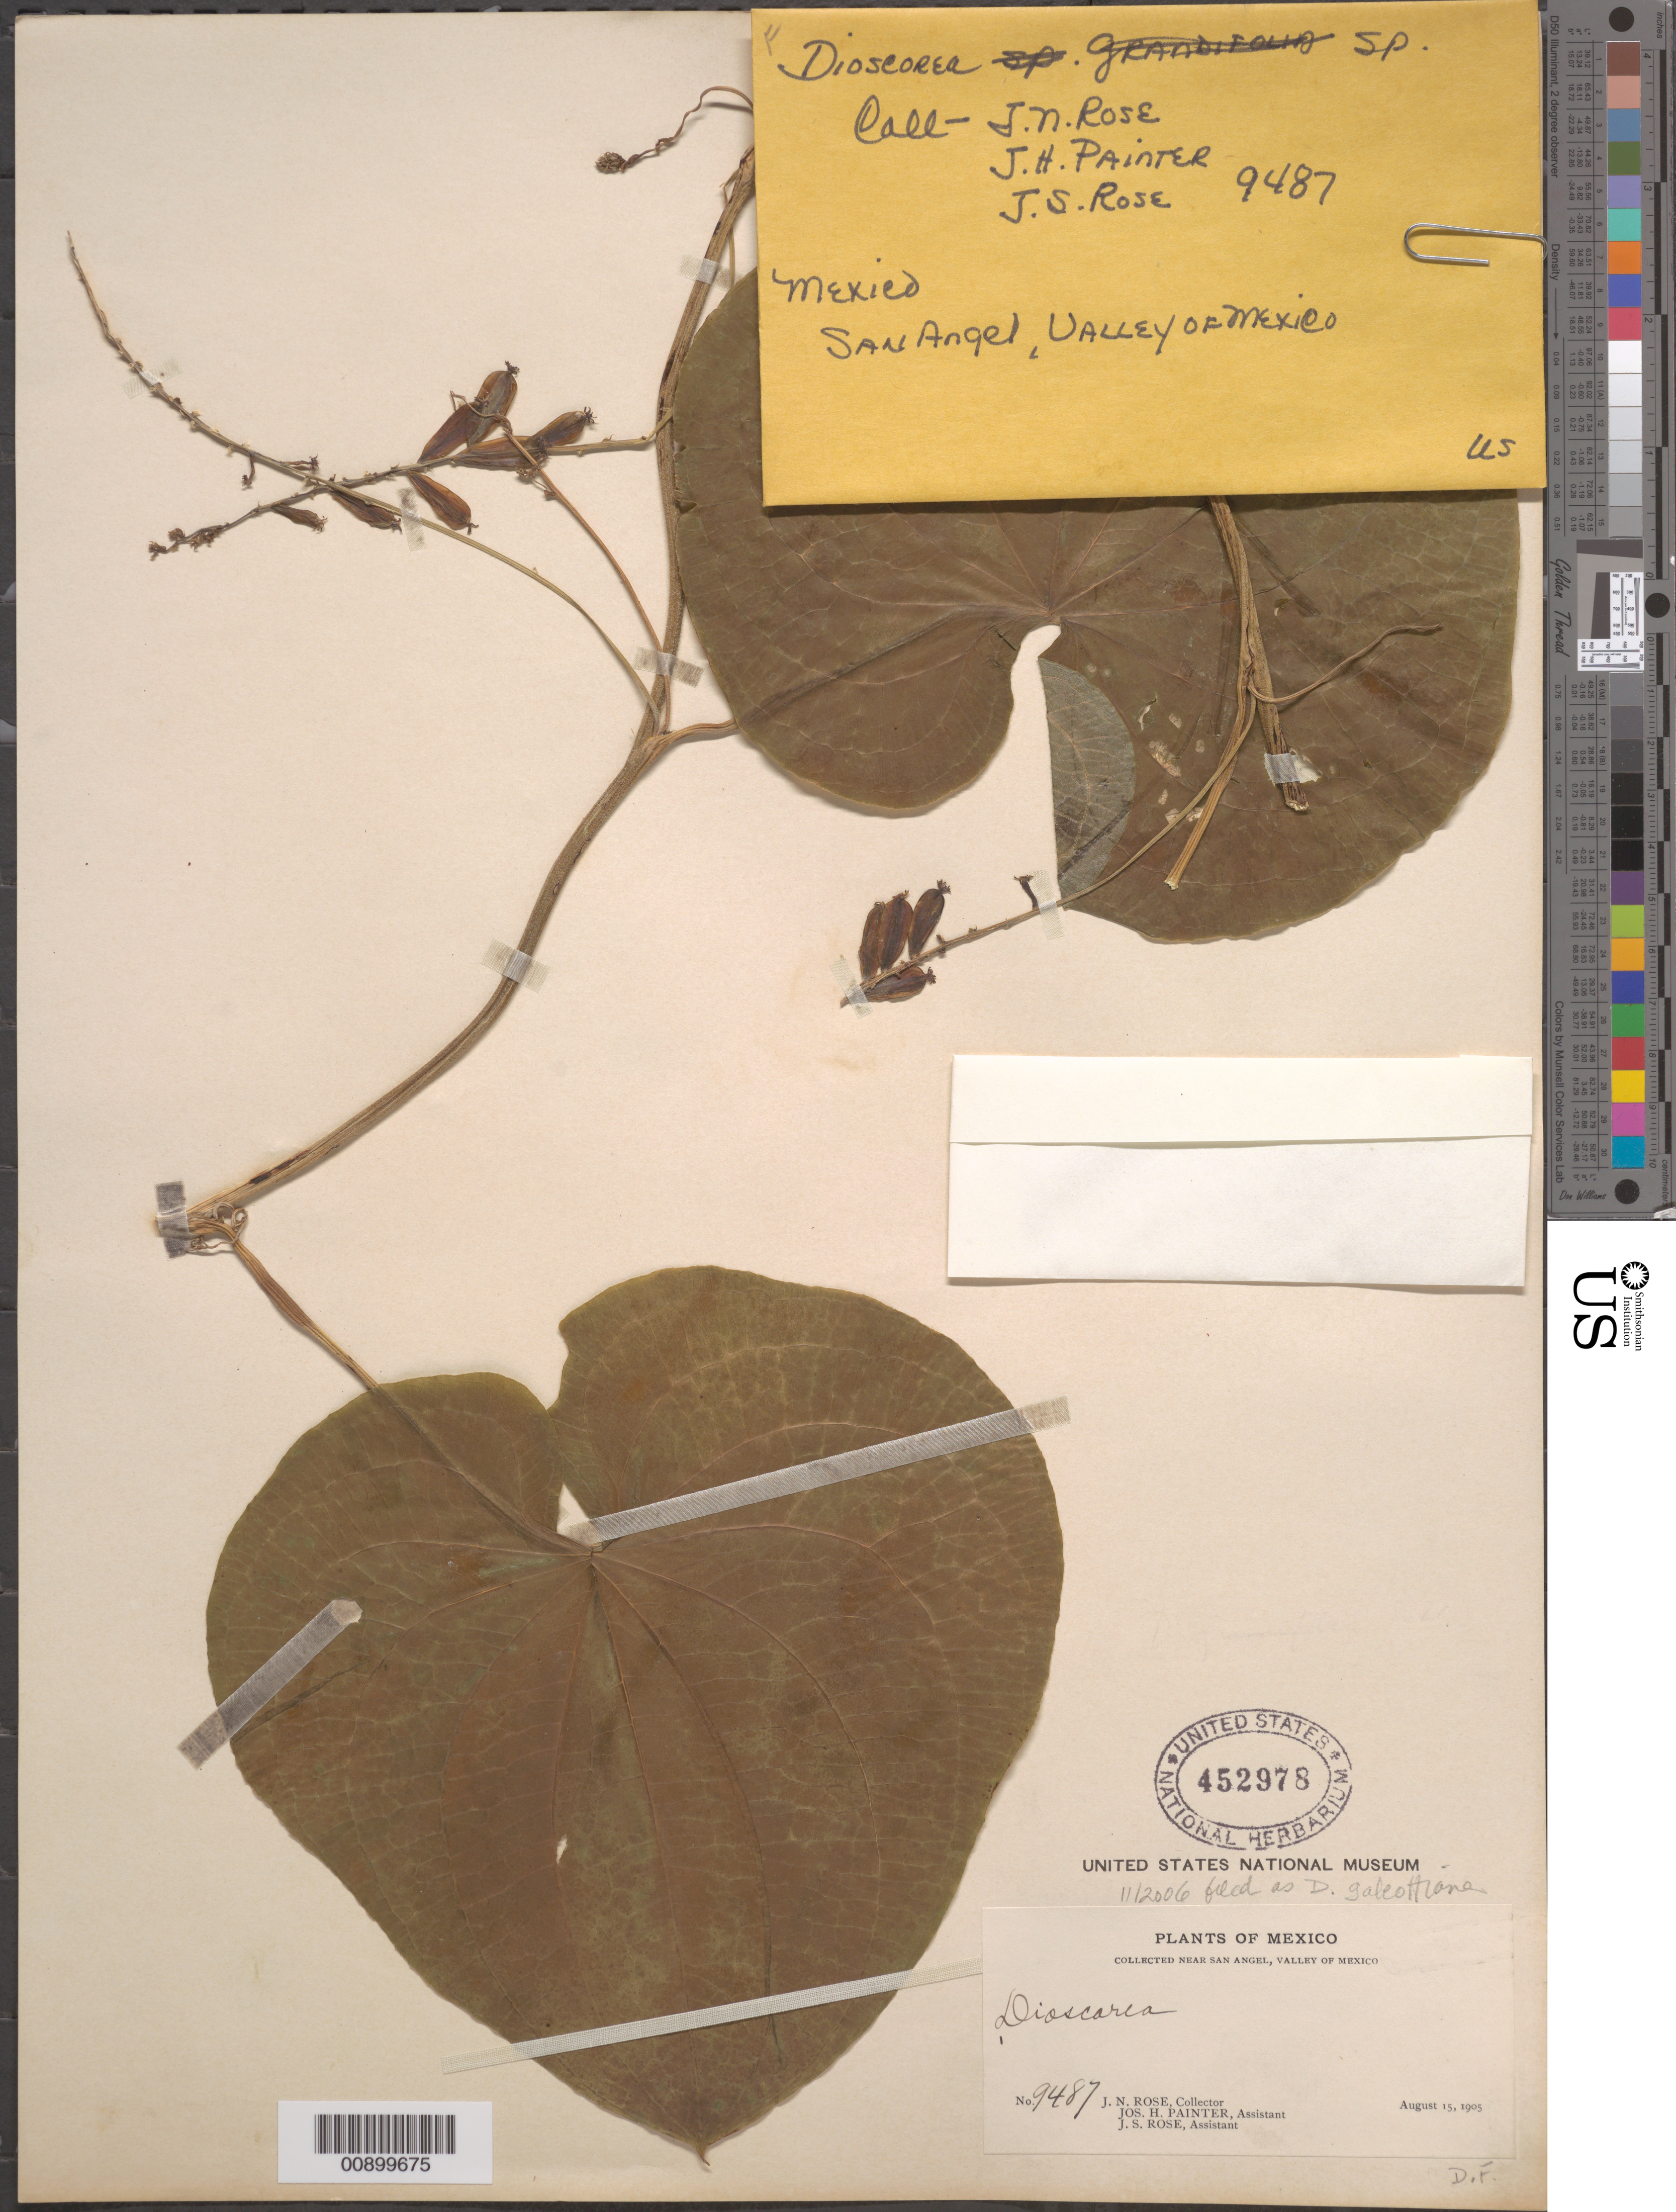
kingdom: Plantae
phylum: Tracheophyta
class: Liliopsida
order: Dioscoreales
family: Dioscoreaceae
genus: Dioscorea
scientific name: Dioscorea galeottiana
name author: Kunth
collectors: J. N. Rose, J. H. Painter & J. S. Rose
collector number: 9487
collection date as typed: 15 Aug 1905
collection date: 1905-08-15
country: Mexico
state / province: Distrito Federal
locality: Near San Angel, Valley of México.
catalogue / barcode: US 452978